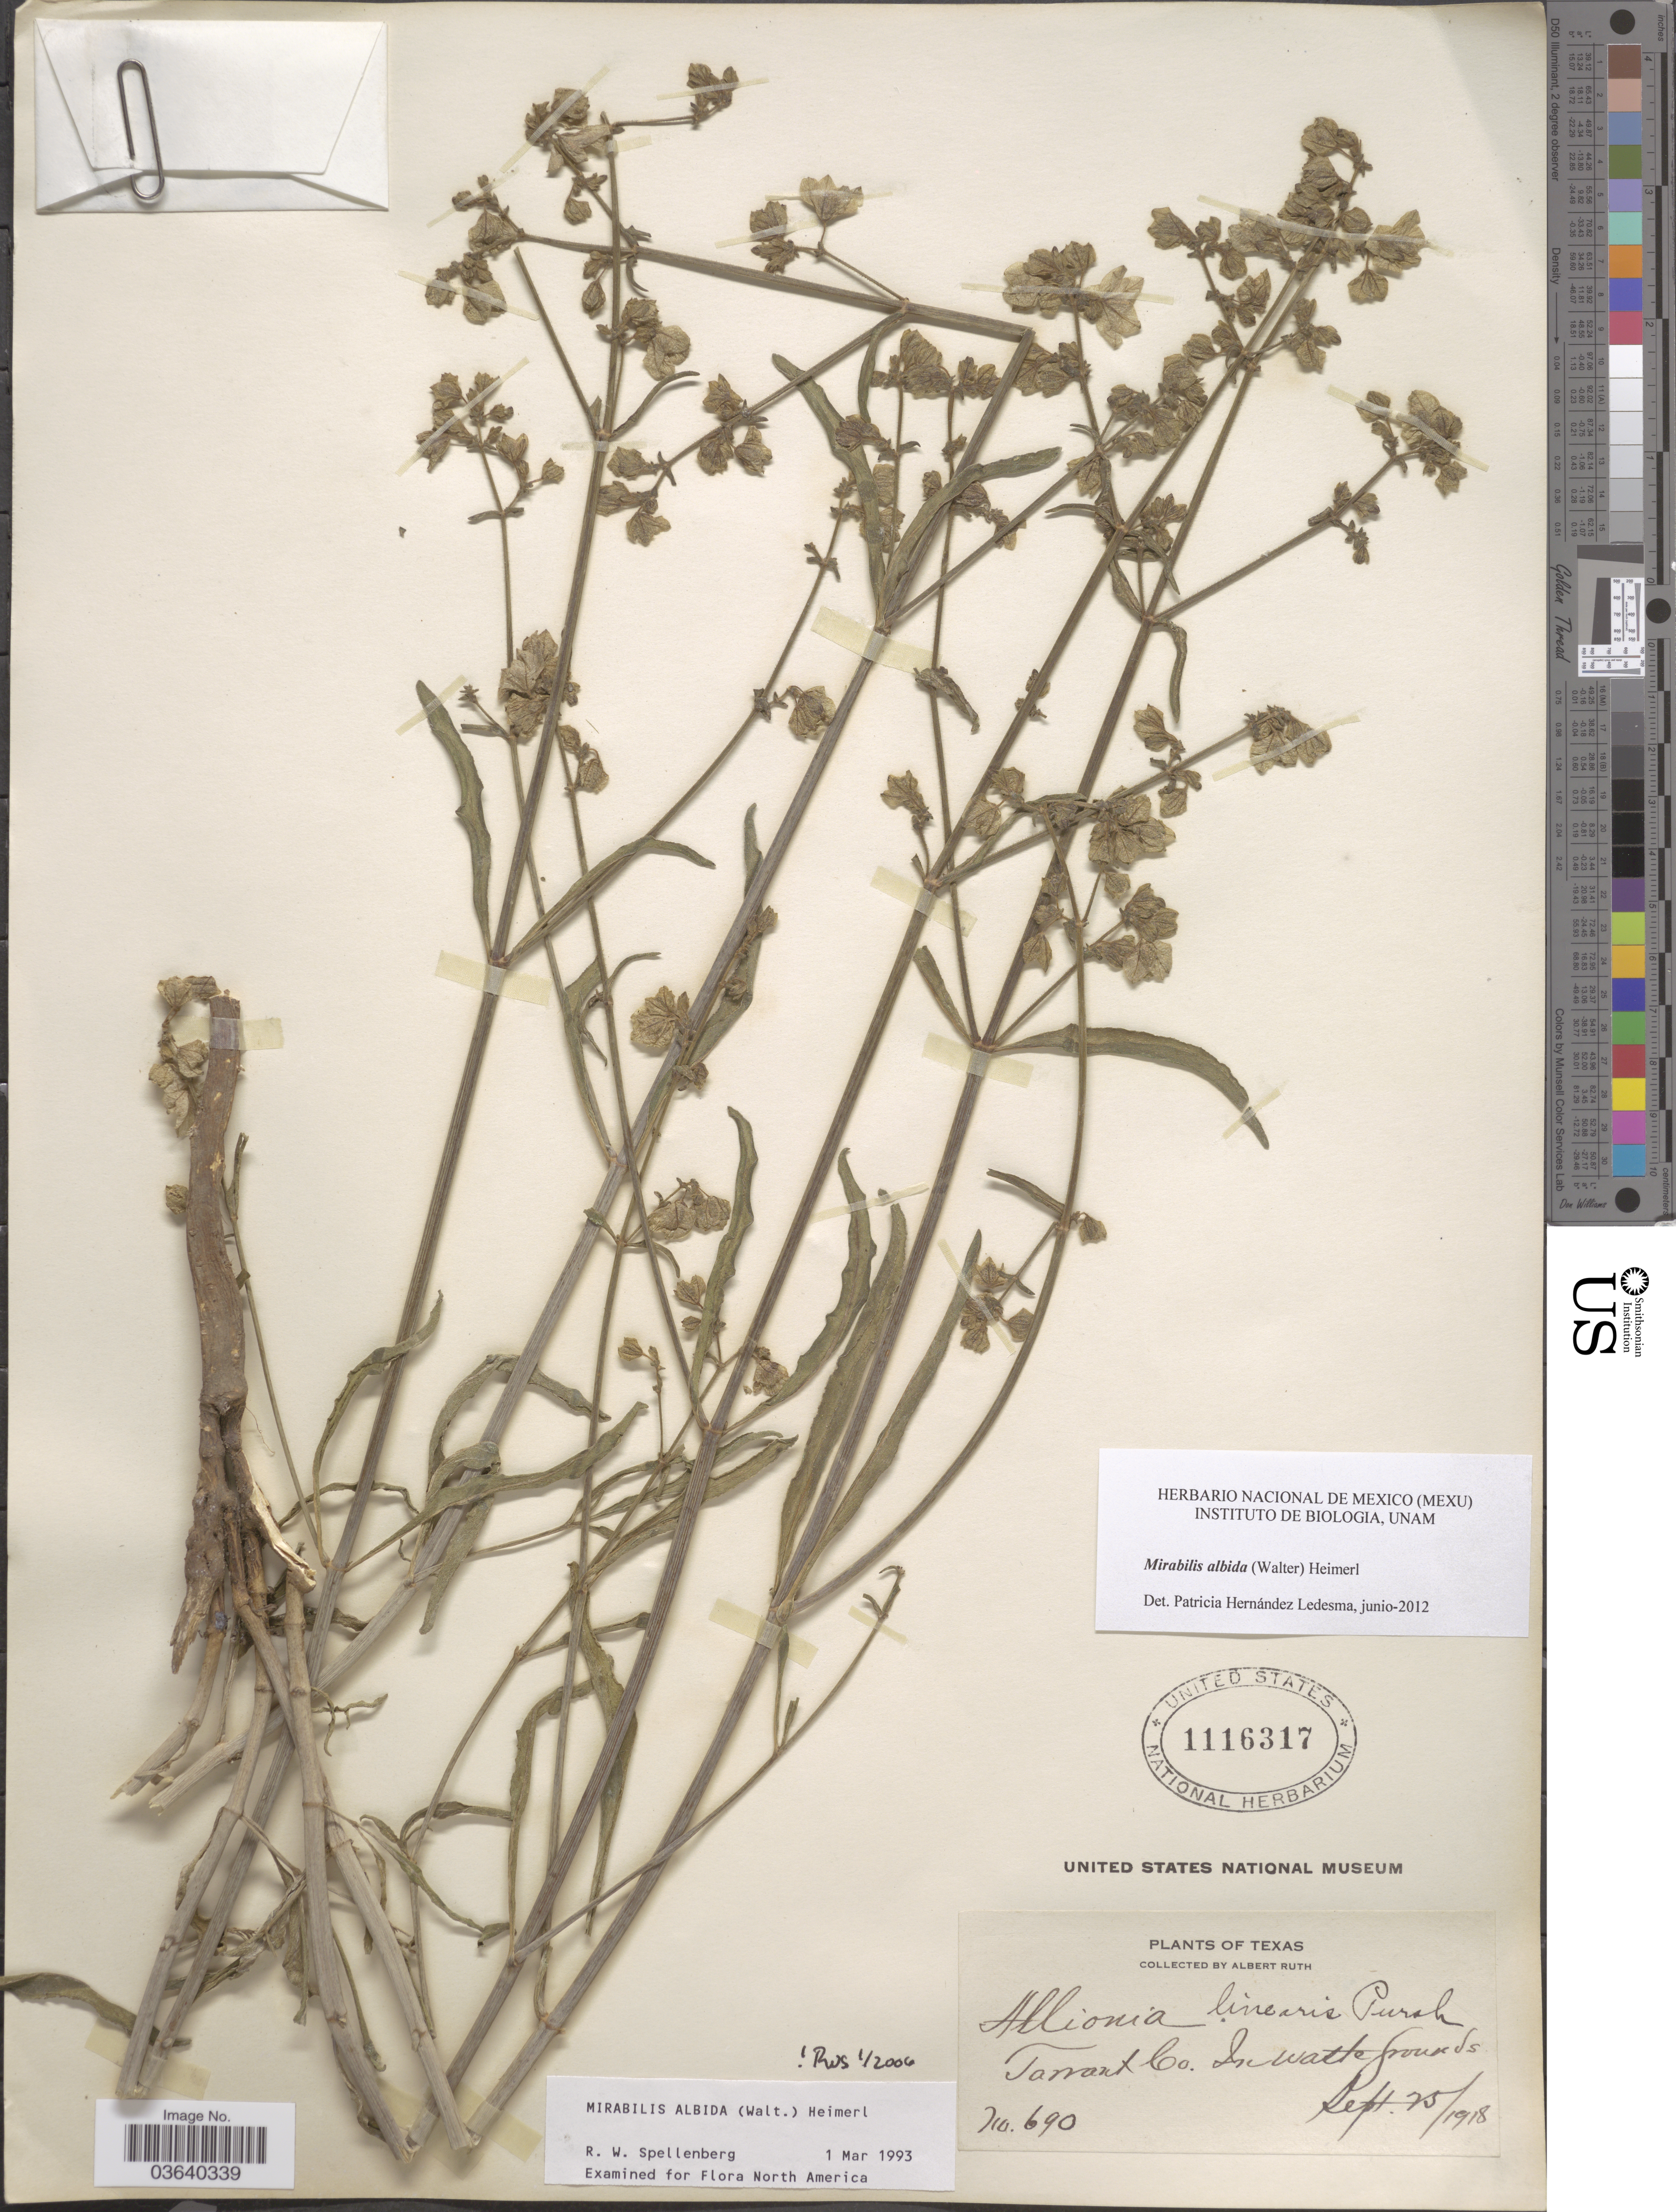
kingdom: Plantae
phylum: Tracheophyta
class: Magnoliopsida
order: Caryophyllales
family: Nyctaginaceae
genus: Mirabilis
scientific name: Mirabilis albida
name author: (Walter) Heimerl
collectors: A. Ruth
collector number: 690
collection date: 1918-09-25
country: United States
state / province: Texas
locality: Tarrant Co.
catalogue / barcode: US 1116317